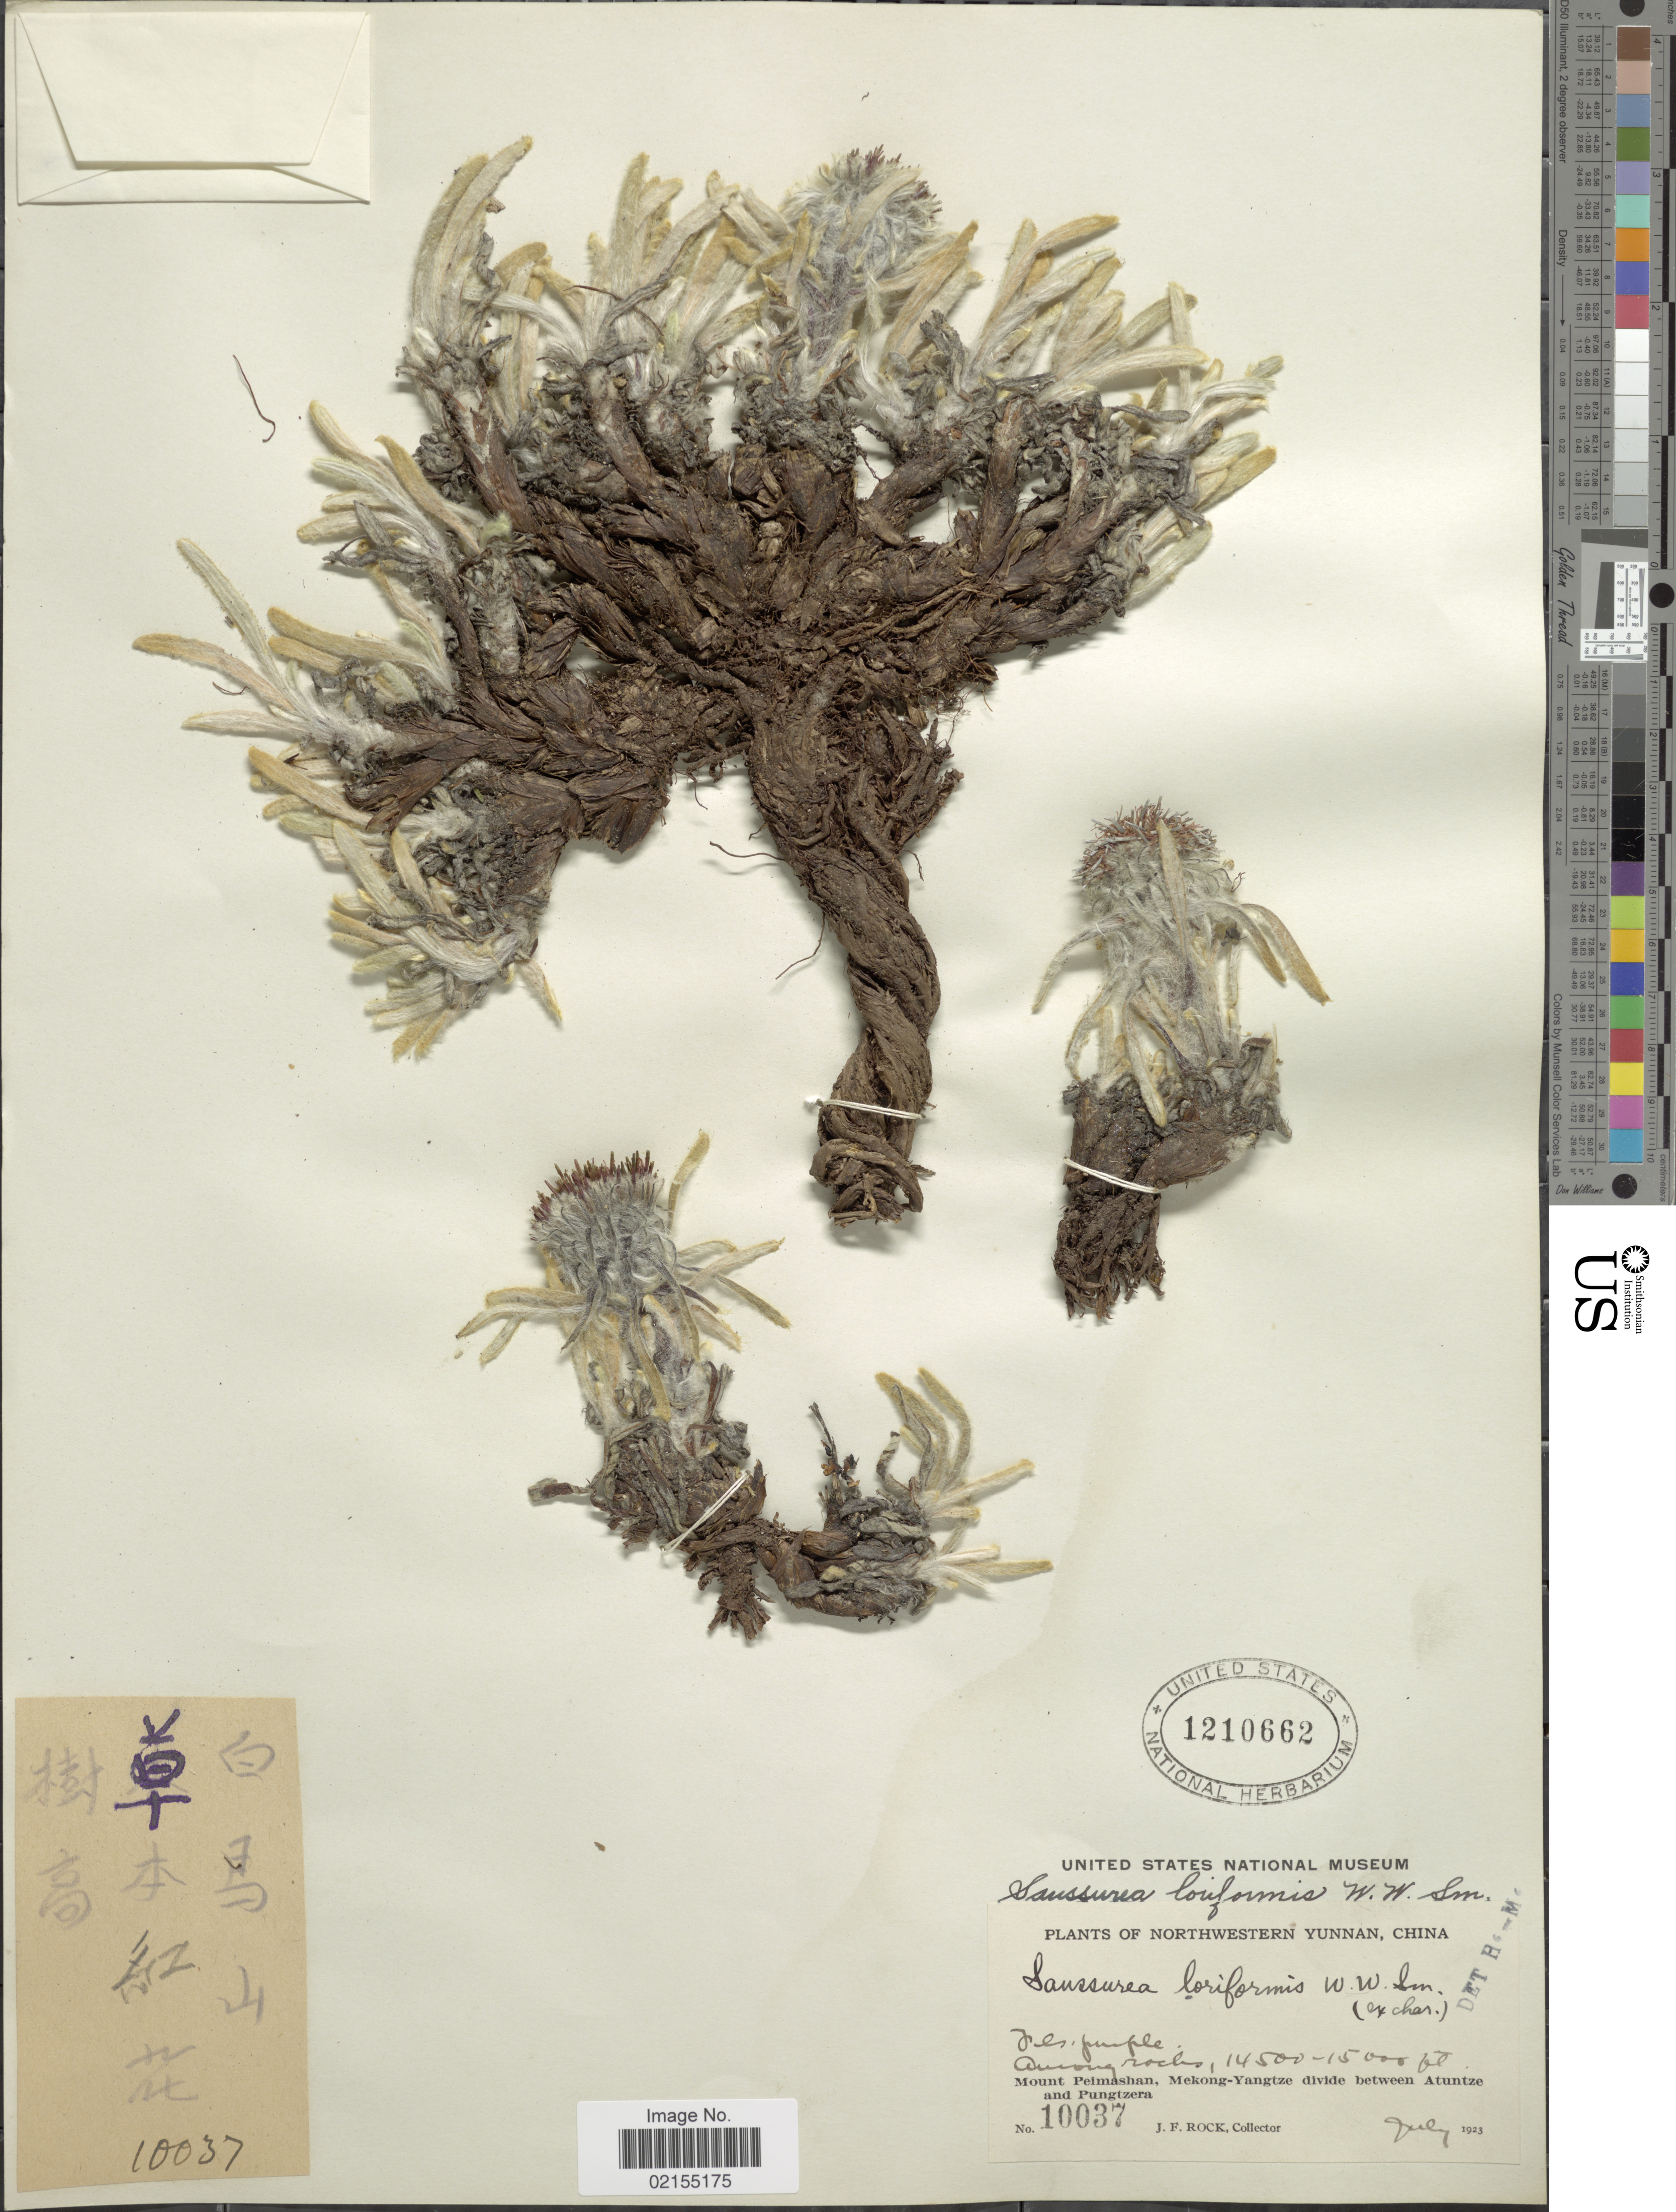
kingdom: Plantae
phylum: Tracheophyta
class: Magnoliopsida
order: Asterales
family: Asteraceae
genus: Saussurea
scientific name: Saussurea loriformis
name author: W.W. Sm.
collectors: J. Rock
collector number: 10037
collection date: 1923-07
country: China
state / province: Yunnan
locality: Northwestern Yunnan, China, Mount Peimashan, Mekong-Yangtze divide between Atuntze and Pungtzera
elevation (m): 4420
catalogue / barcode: US 1210662